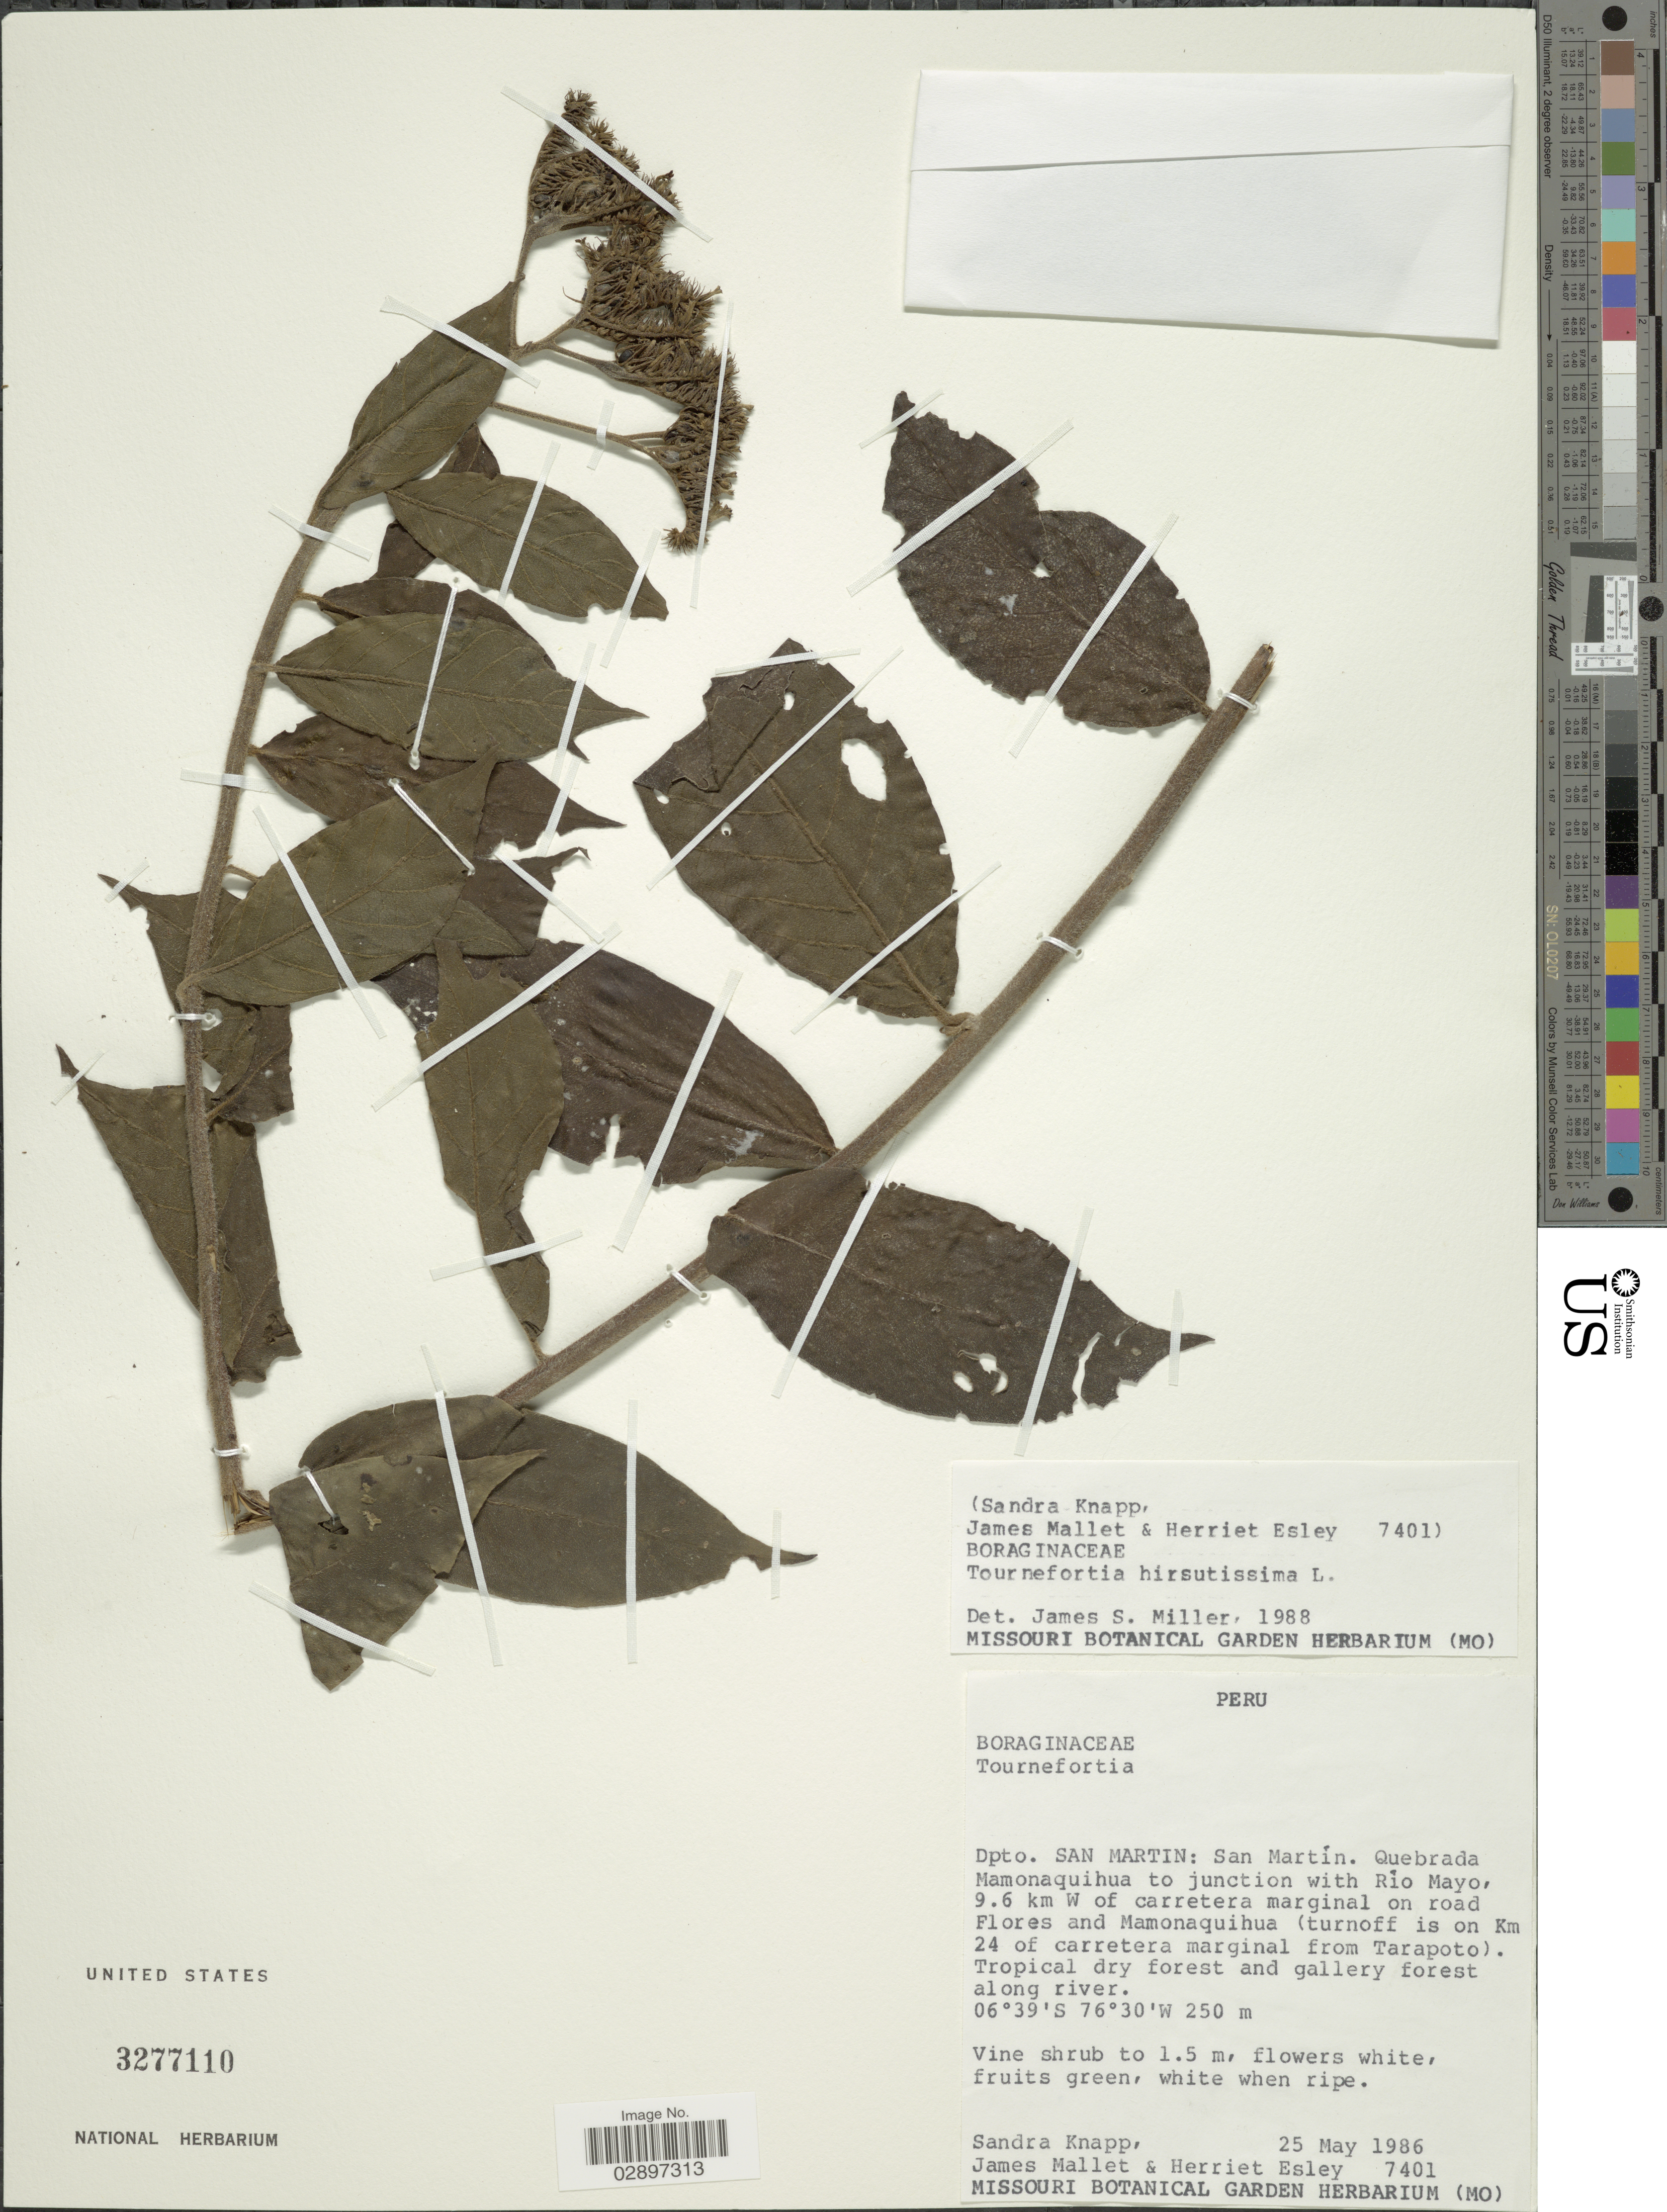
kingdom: Plantae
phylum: Tracheophyta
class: Magnoliopsida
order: Boraginales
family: Heliotropiaceae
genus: Tournefortia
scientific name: Tournefortia hirsutissima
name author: L.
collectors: S. Knapp, J. Mallet & H. Esley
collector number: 7401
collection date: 1986-05-25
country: Peru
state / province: San Martín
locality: Dpto. San Martin: San Martín. Quebrada Mamonaquihua to junction with Río Mayo, 9.6 km W of carretera marginal on road Flores and Mamonaquihua (turnoff is on Km 24 of carretera marginal from Tarapoto).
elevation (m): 250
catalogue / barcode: US 3277110